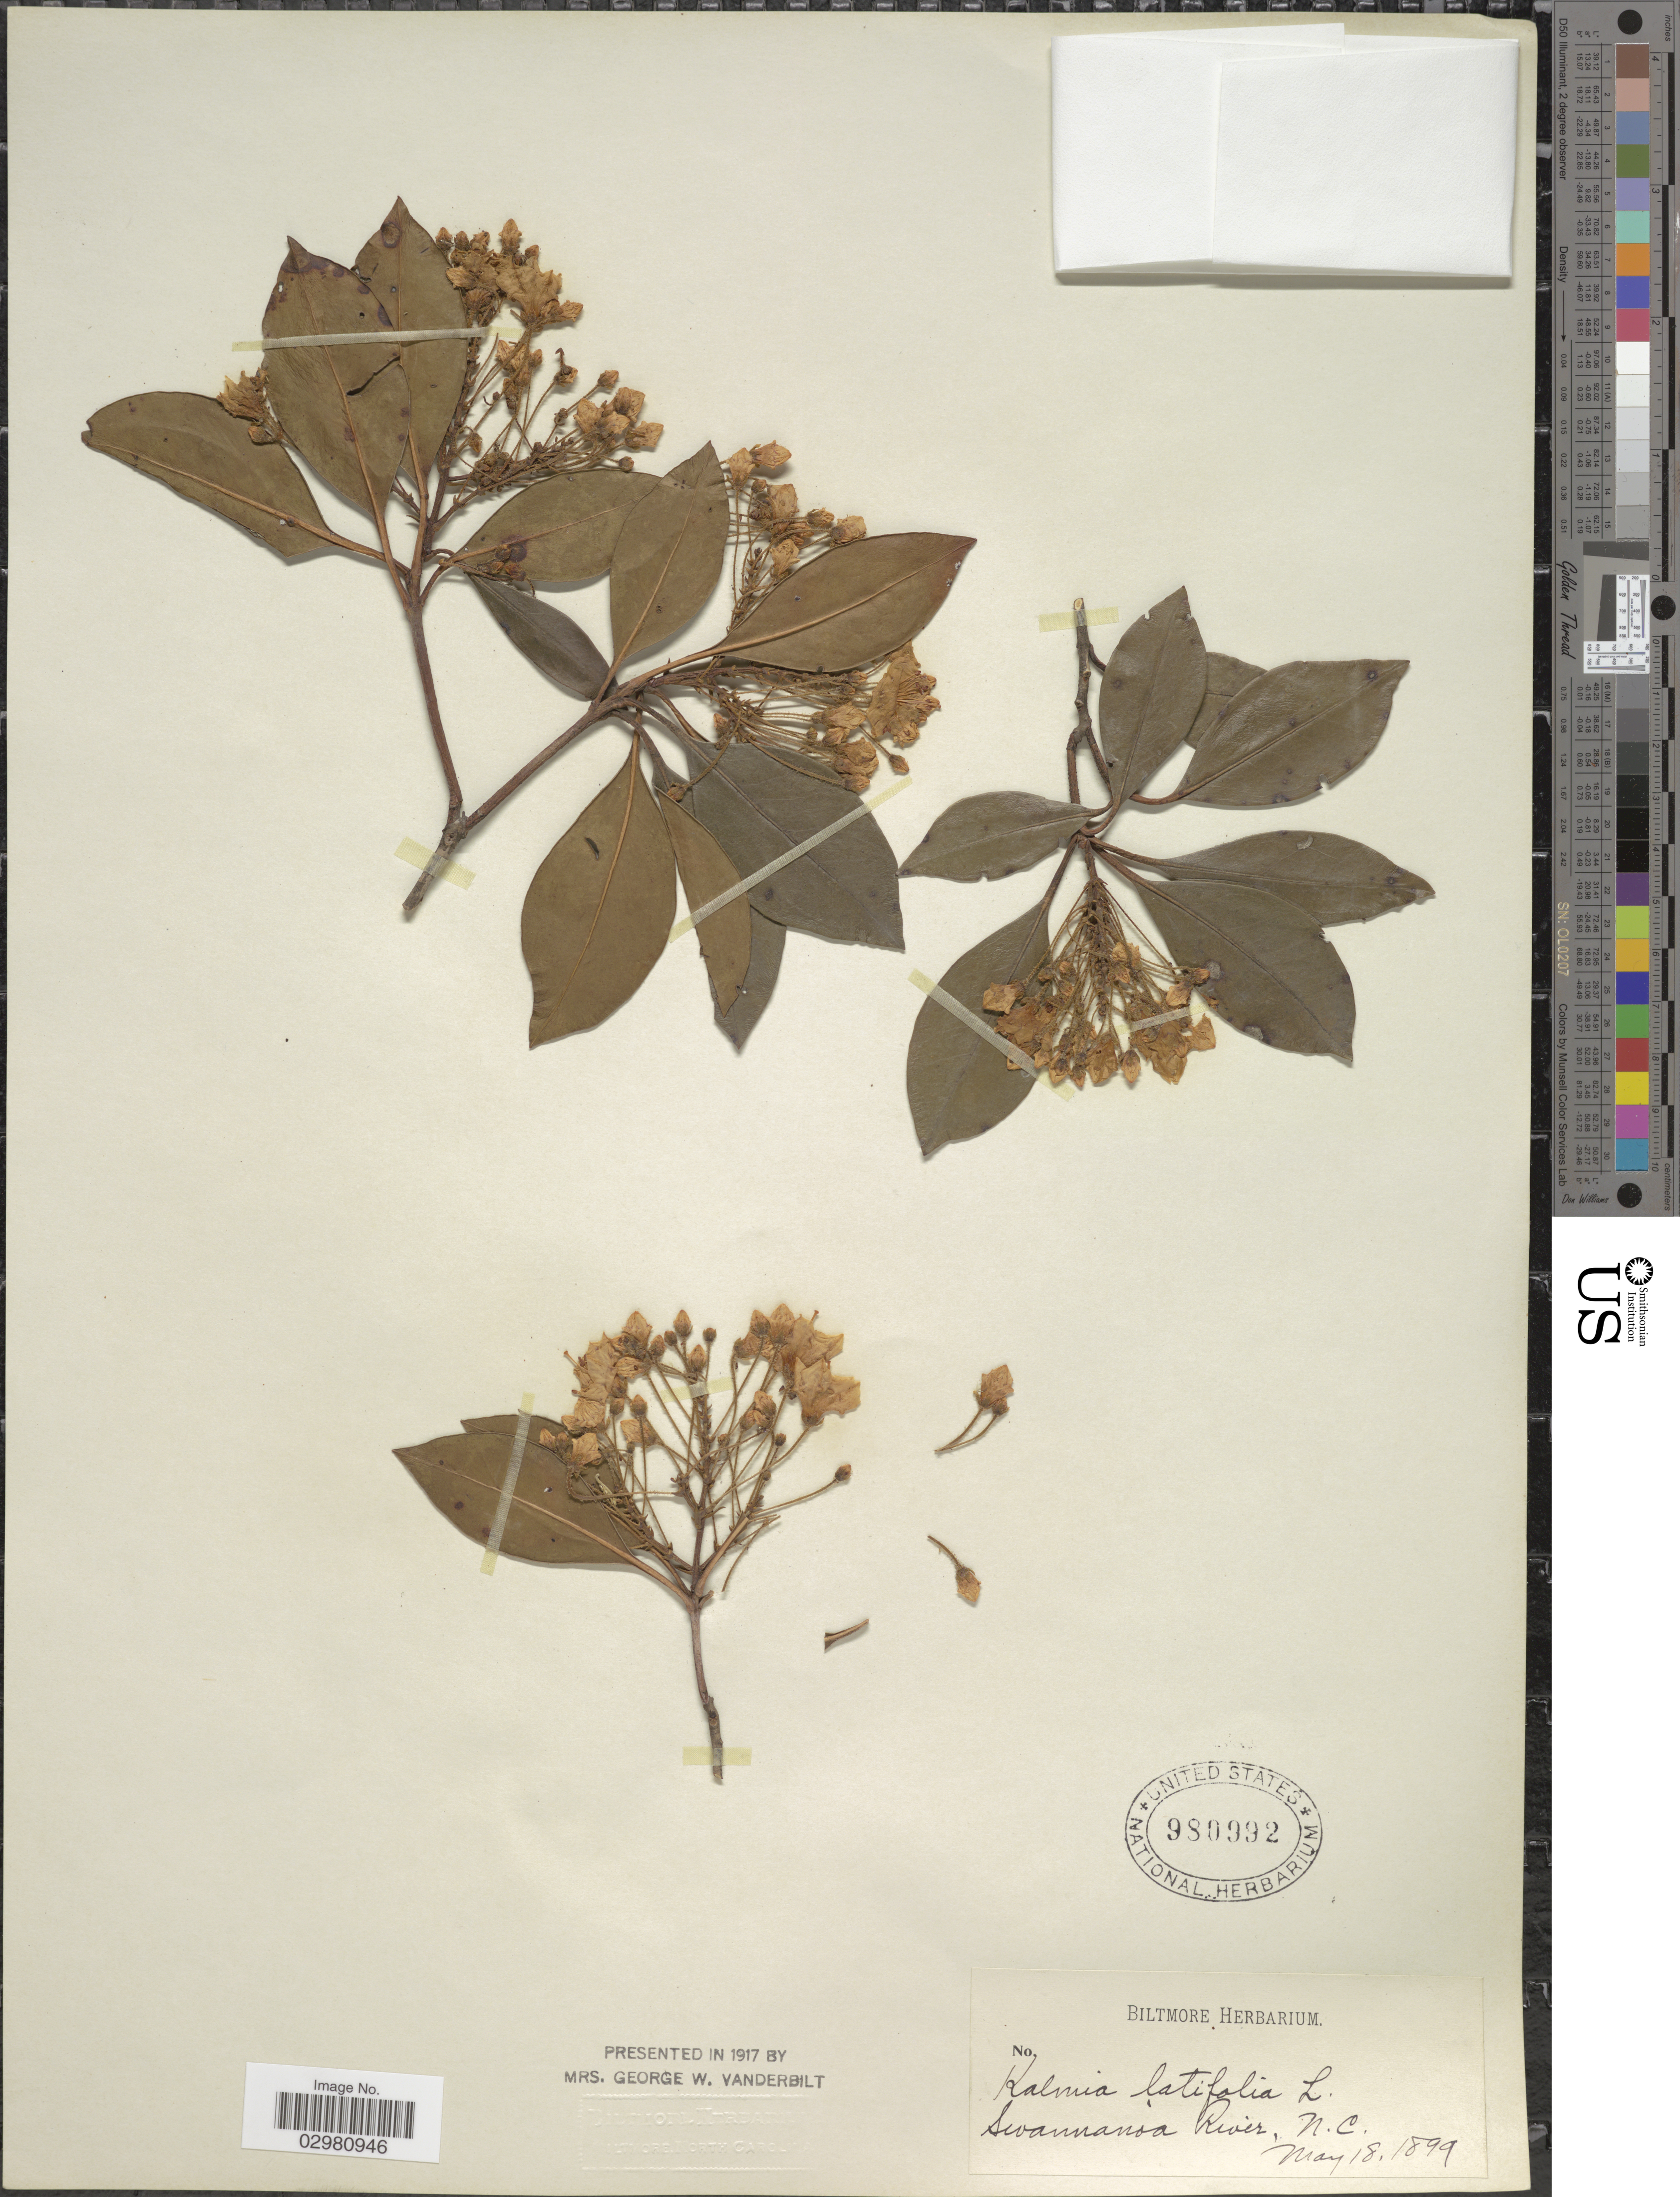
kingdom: Plantae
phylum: Tracheophyta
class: Magnoliopsida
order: Ericales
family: Ericaceae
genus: Kalmia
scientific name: Kalmia latifolia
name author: L.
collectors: ex herb. Biltmore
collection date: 1899-05-18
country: United States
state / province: North Carolina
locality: Swannanoa River, N.C.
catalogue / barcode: US 980992